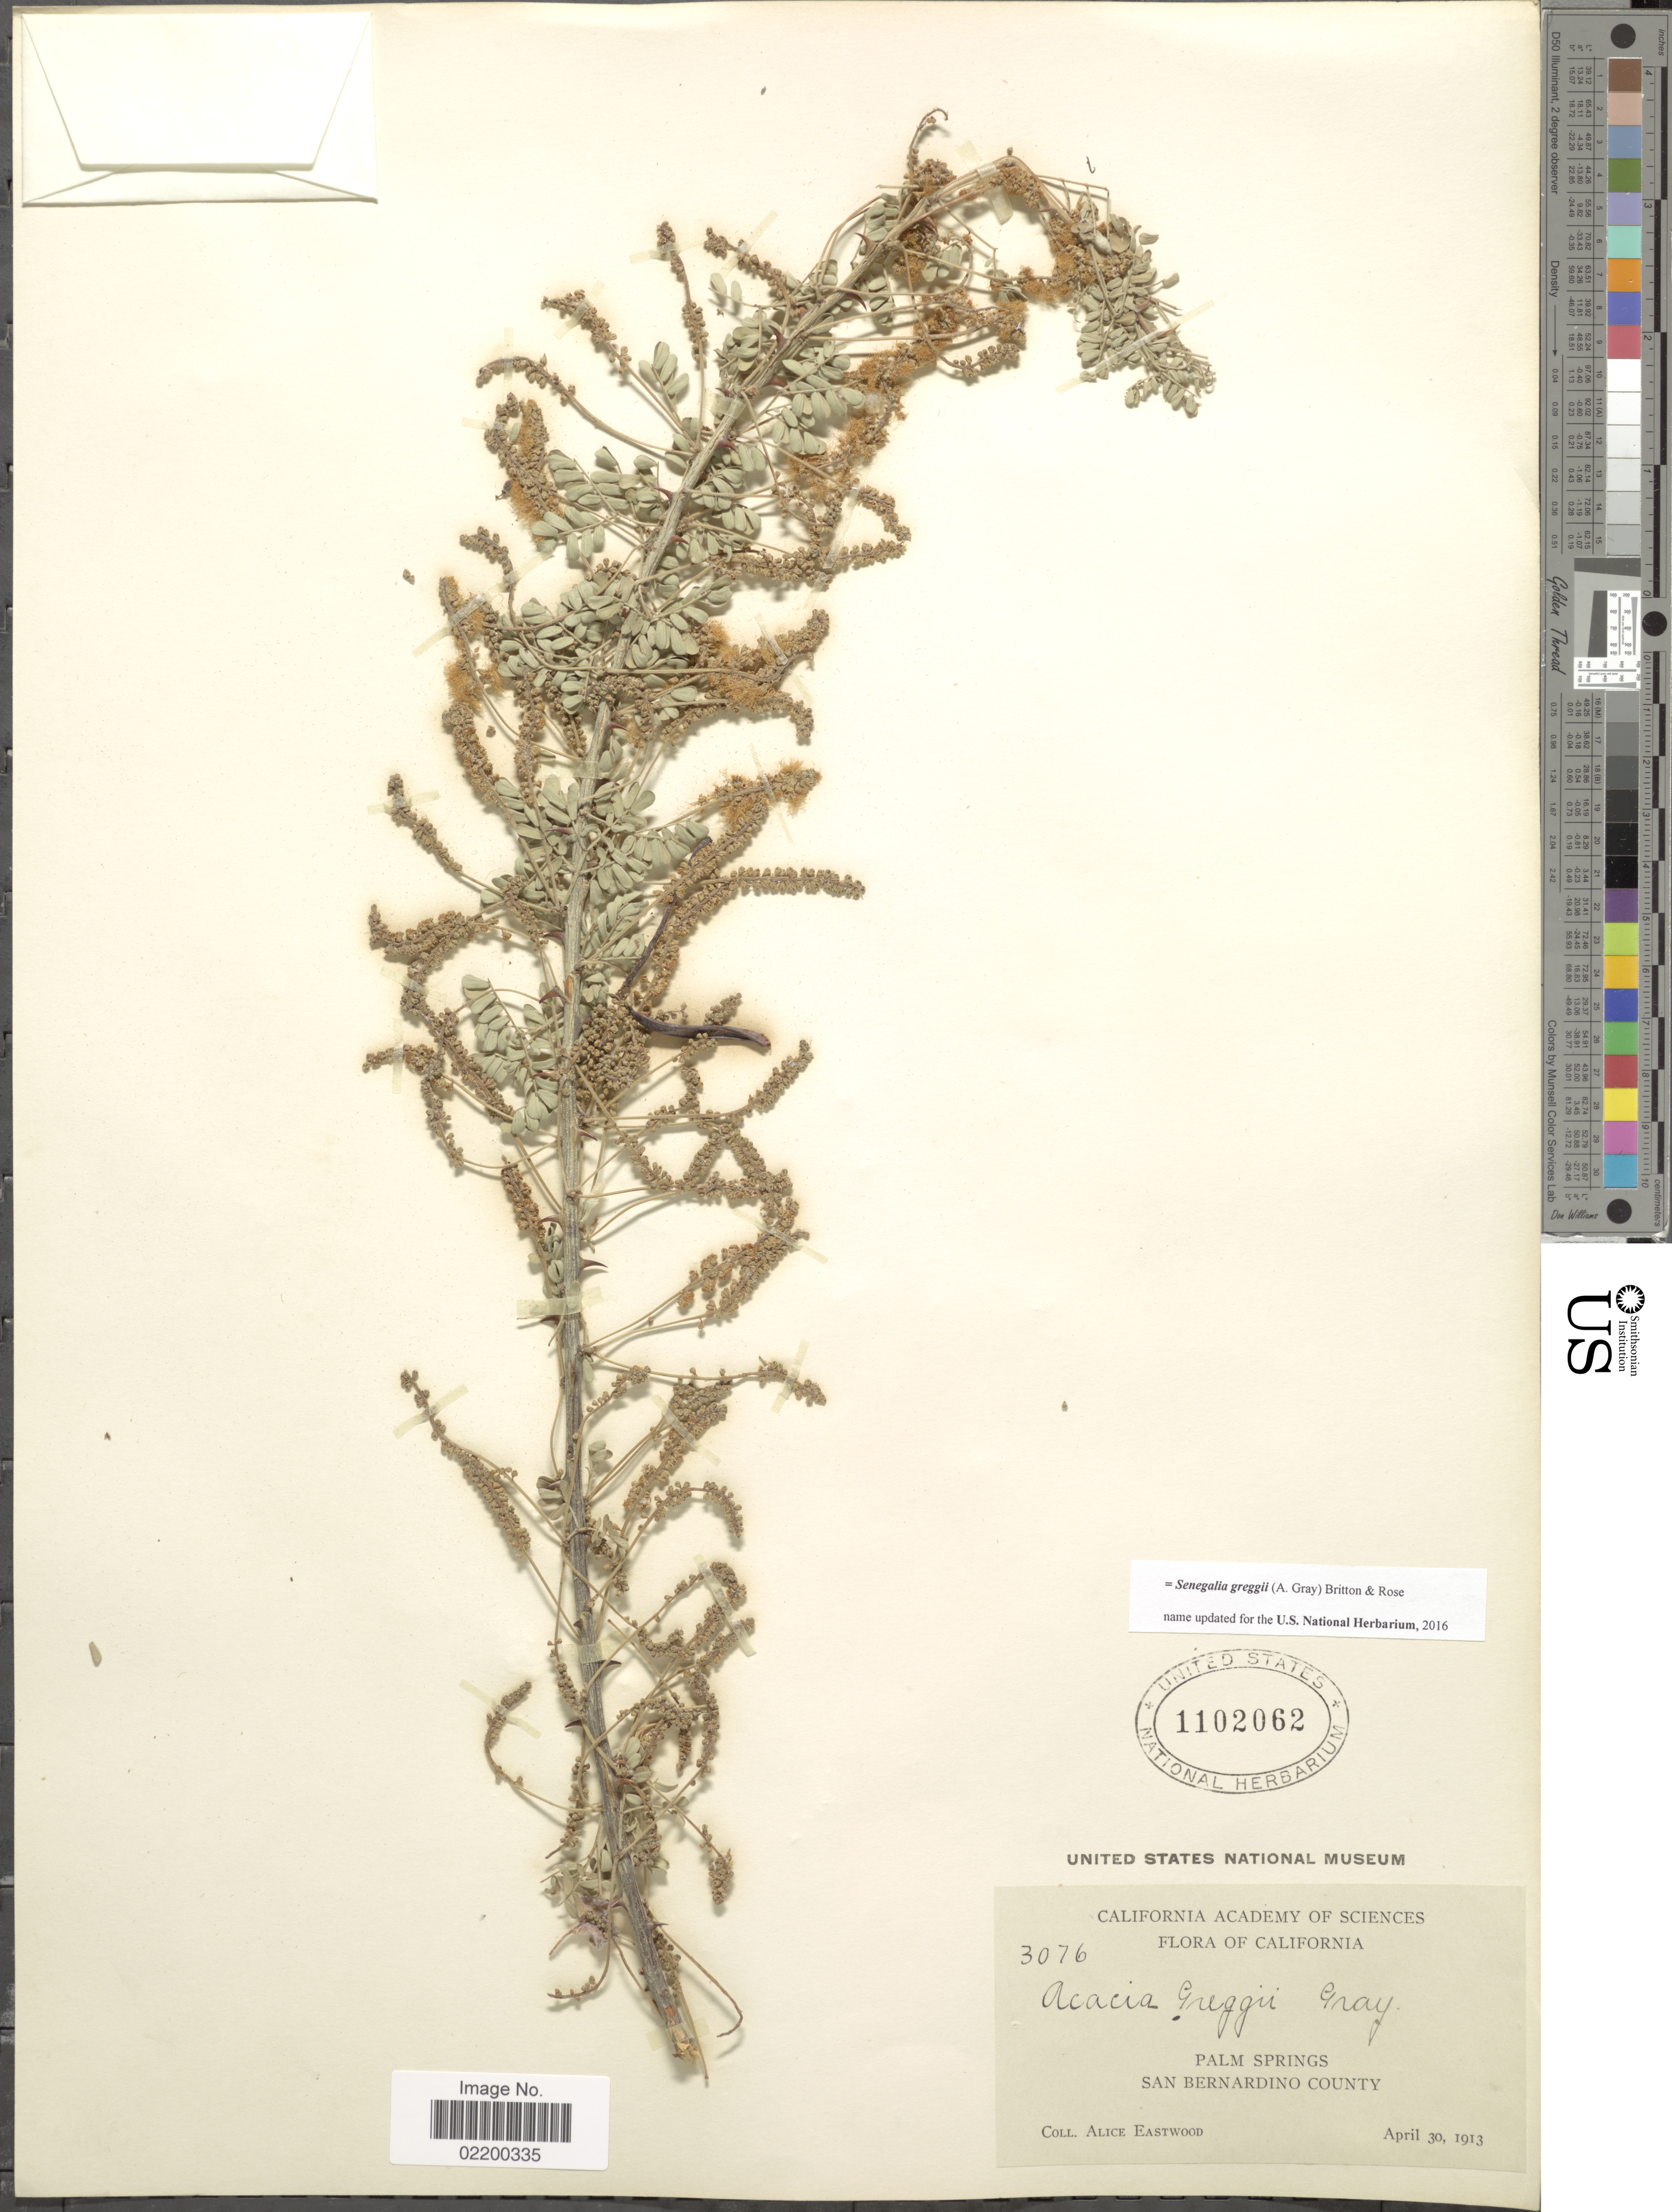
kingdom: Plantae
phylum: Tracheophyta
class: Magnoliopsida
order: Fabales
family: Fabaceae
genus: Senegalia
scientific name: Senegalia greggii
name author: (A. Gray) Britton & Rose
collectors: A. Eastwood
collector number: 3076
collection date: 1913-04-30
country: United States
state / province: California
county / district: San Bernardino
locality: Palm Springs, San Bernardino County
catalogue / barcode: US 1102062